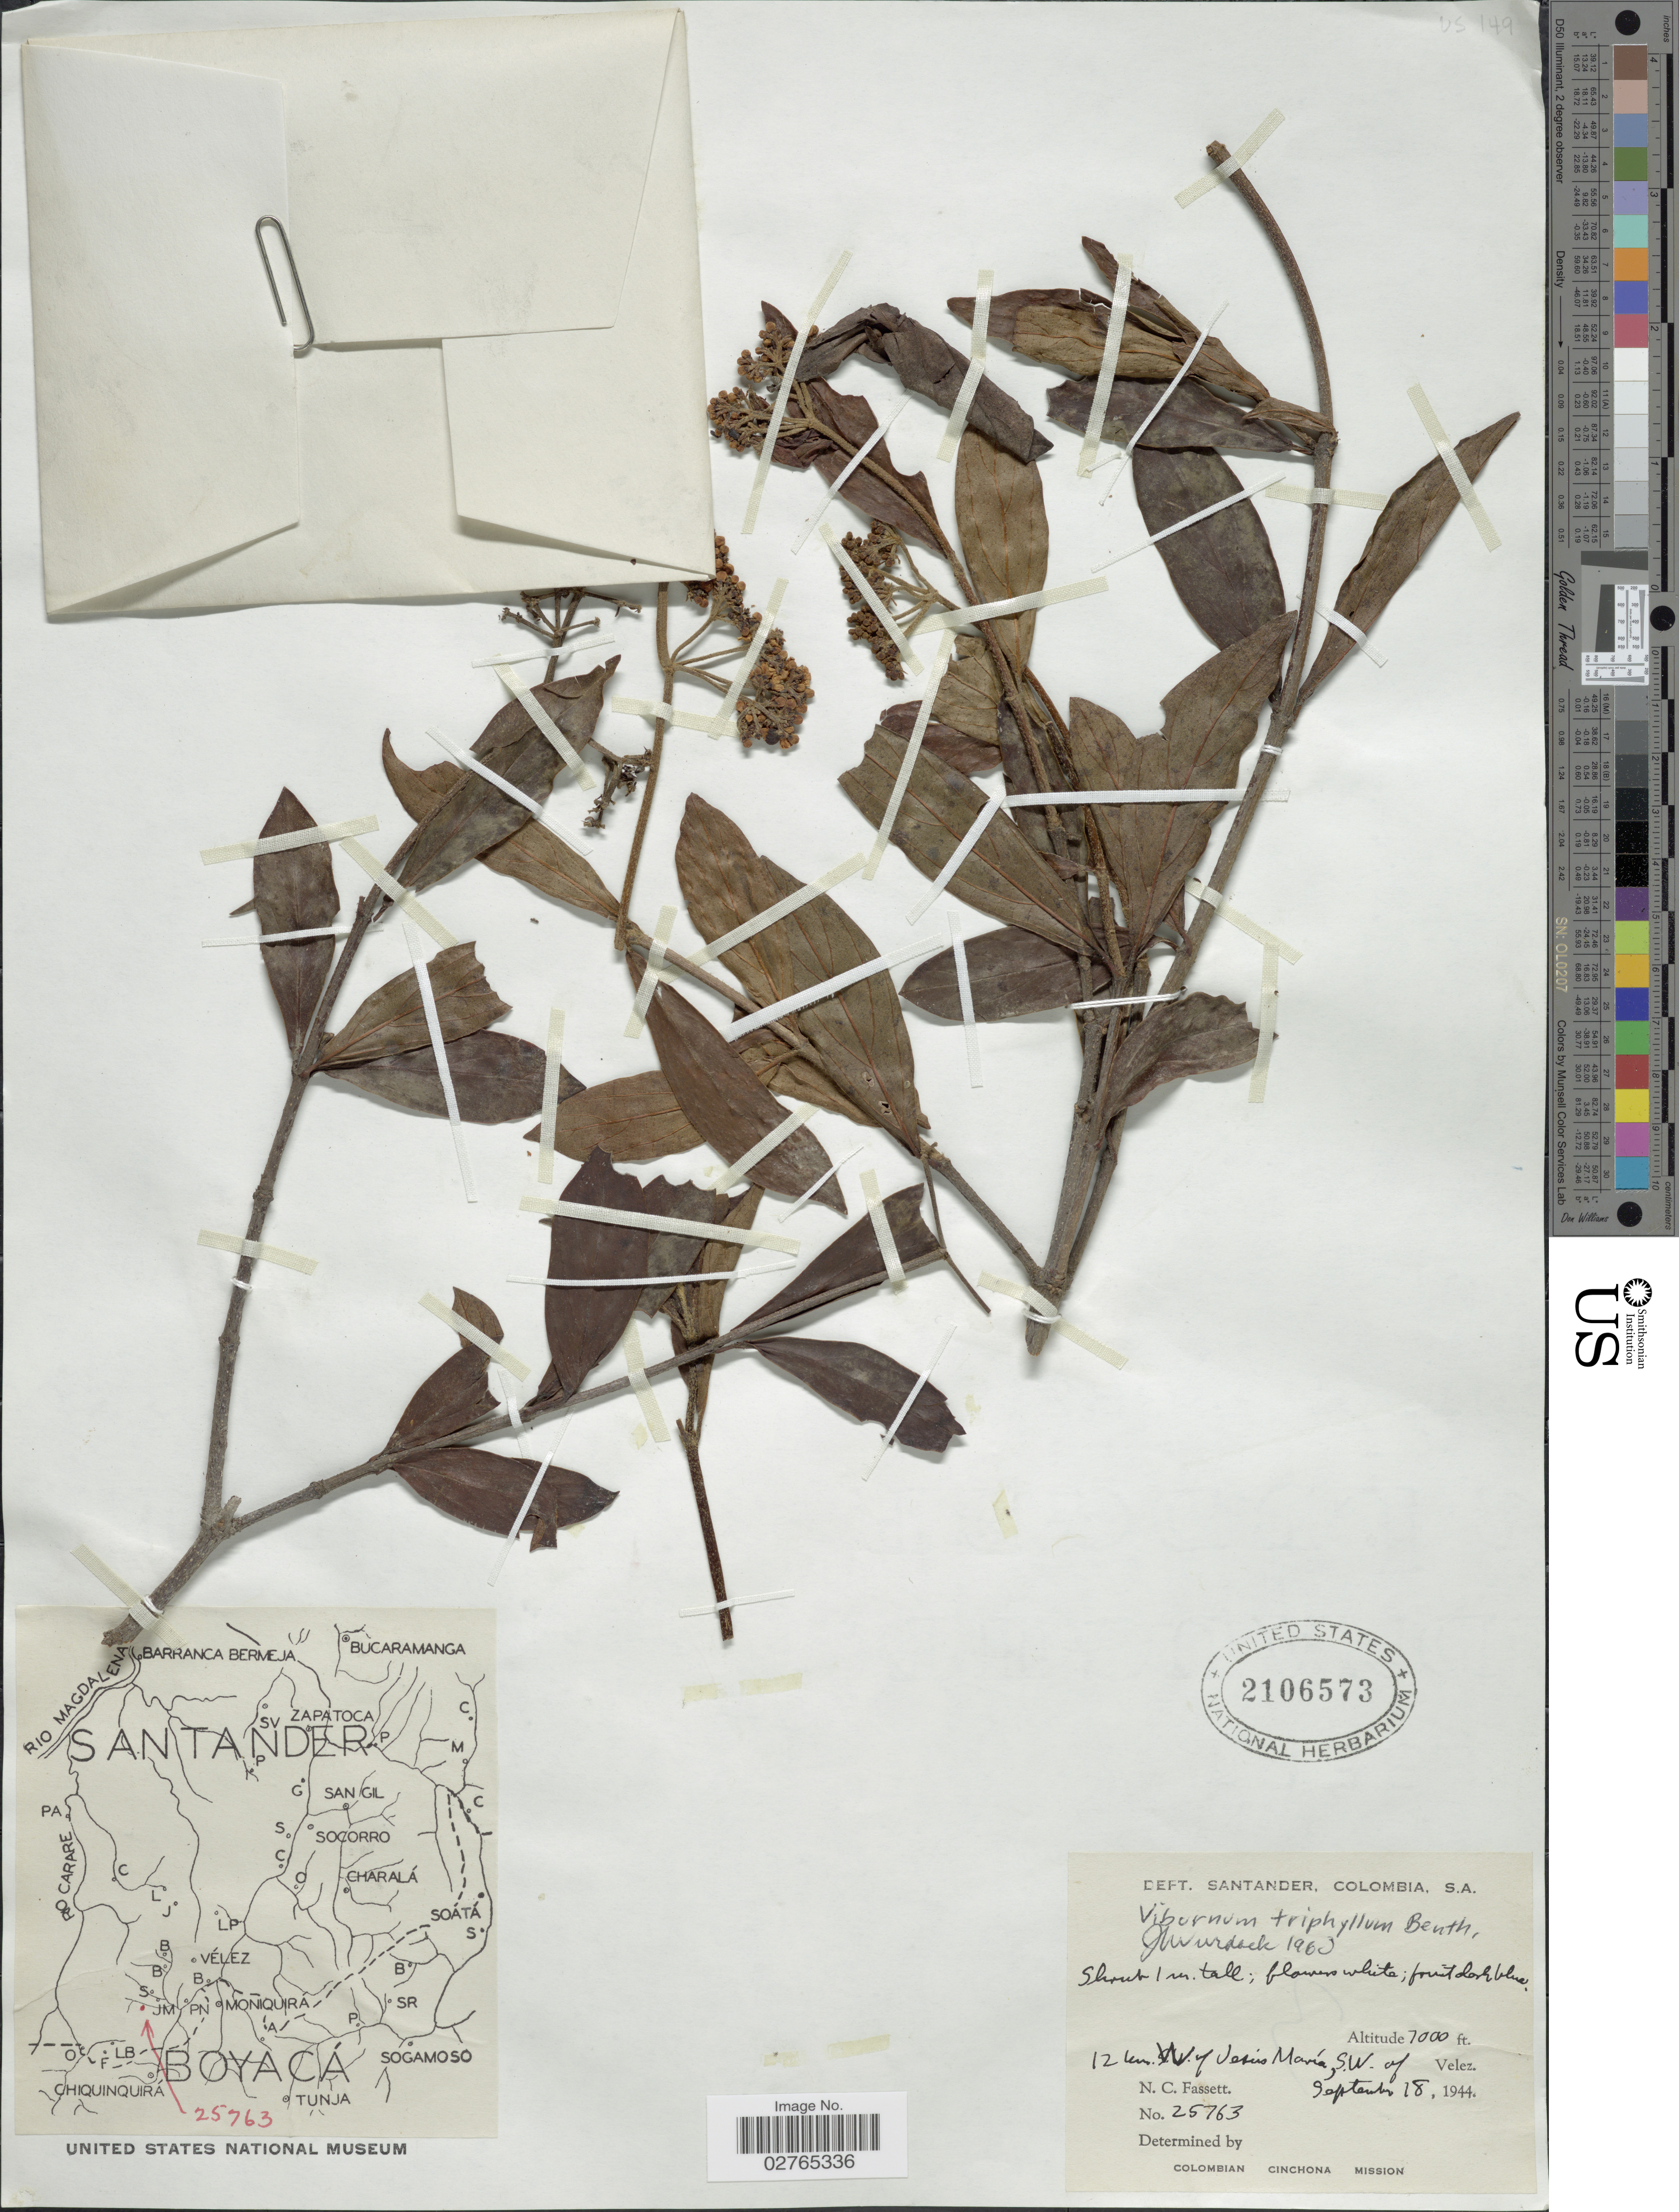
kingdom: Plantae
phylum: Tracheophyta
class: Magnoliopsida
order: Dipsacales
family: Viburnaceae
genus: Viburnum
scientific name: Viburnum triphyllum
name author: Benth.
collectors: N. C. Fassett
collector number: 25763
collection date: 1944-09-18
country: Colombia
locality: Dept. Santander. 12 km. W. of Jesús María, S.W. of Velez.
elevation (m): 2134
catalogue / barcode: US 2106573